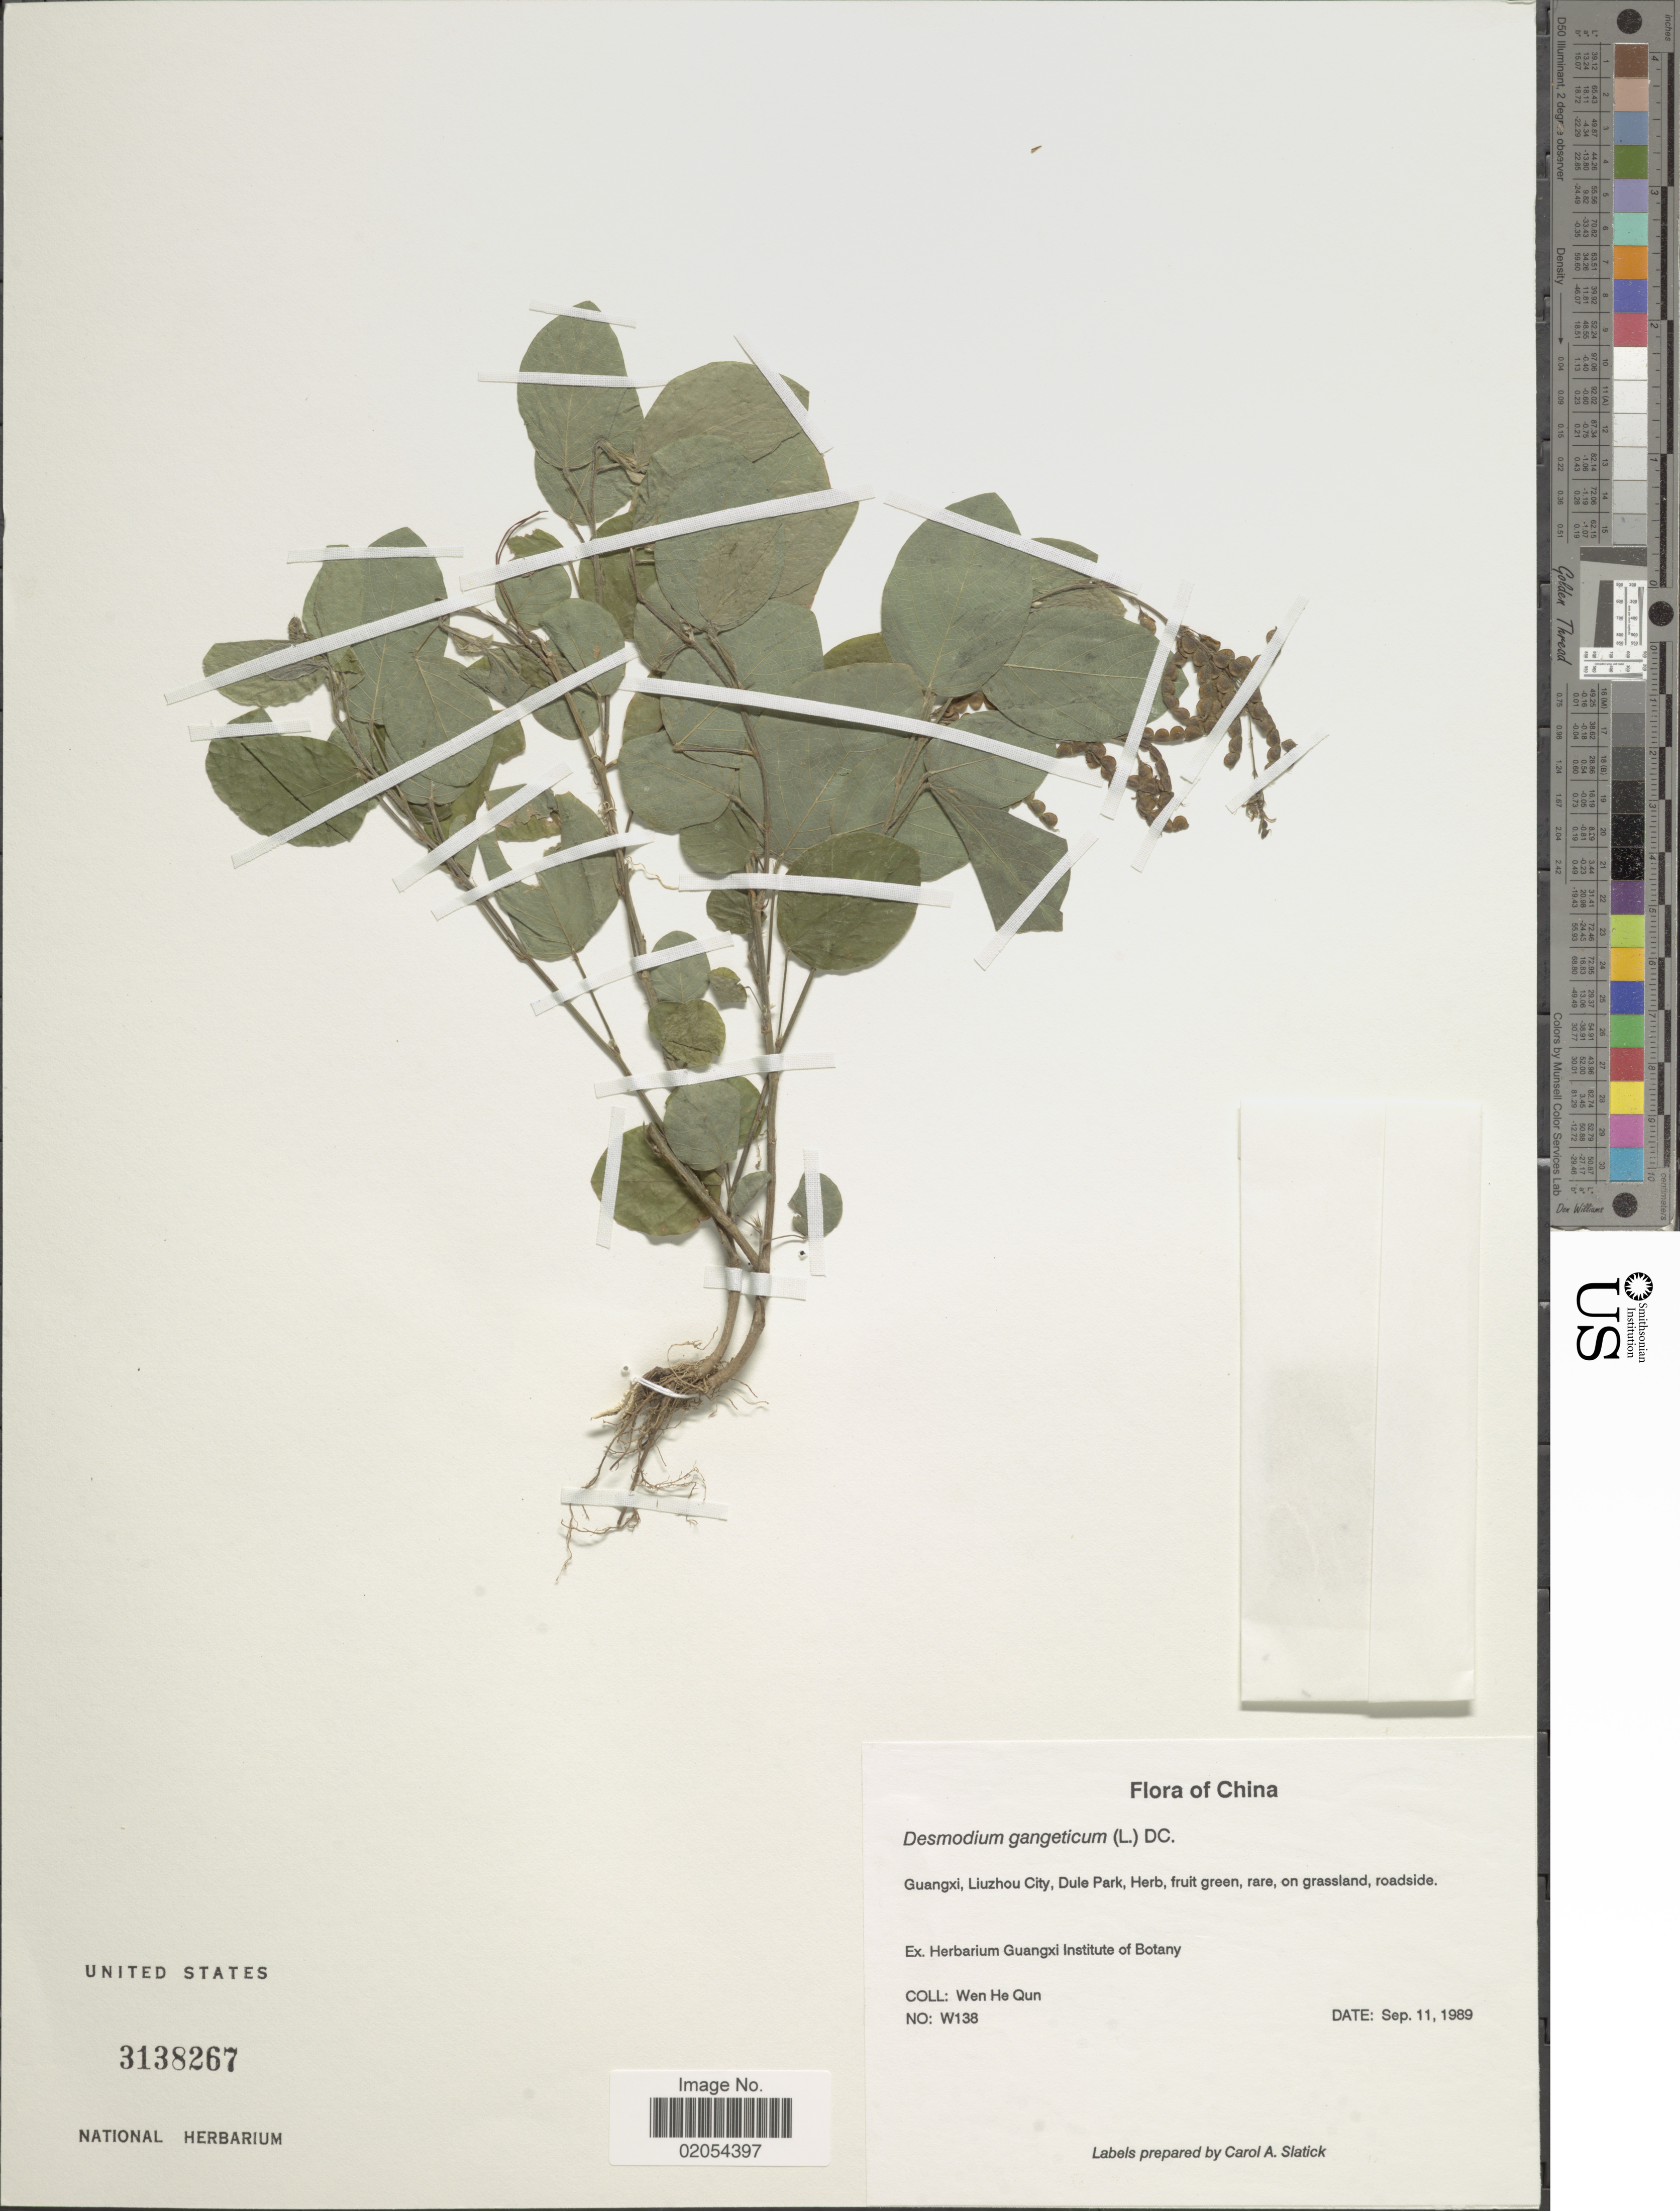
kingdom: Plantae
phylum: Tracheophyta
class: Magnoliopsida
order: Fabales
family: Fabaceae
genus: Pleurolobus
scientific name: Pleurolobus gangeticus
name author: (L.) J. St.-Hil. ex H. Ohashi & K. Ohashi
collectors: W. Qun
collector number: W138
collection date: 1989-09-11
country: China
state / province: Guangxi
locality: Guangxi, Liuzhou City, Dule Park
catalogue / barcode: US 3138267